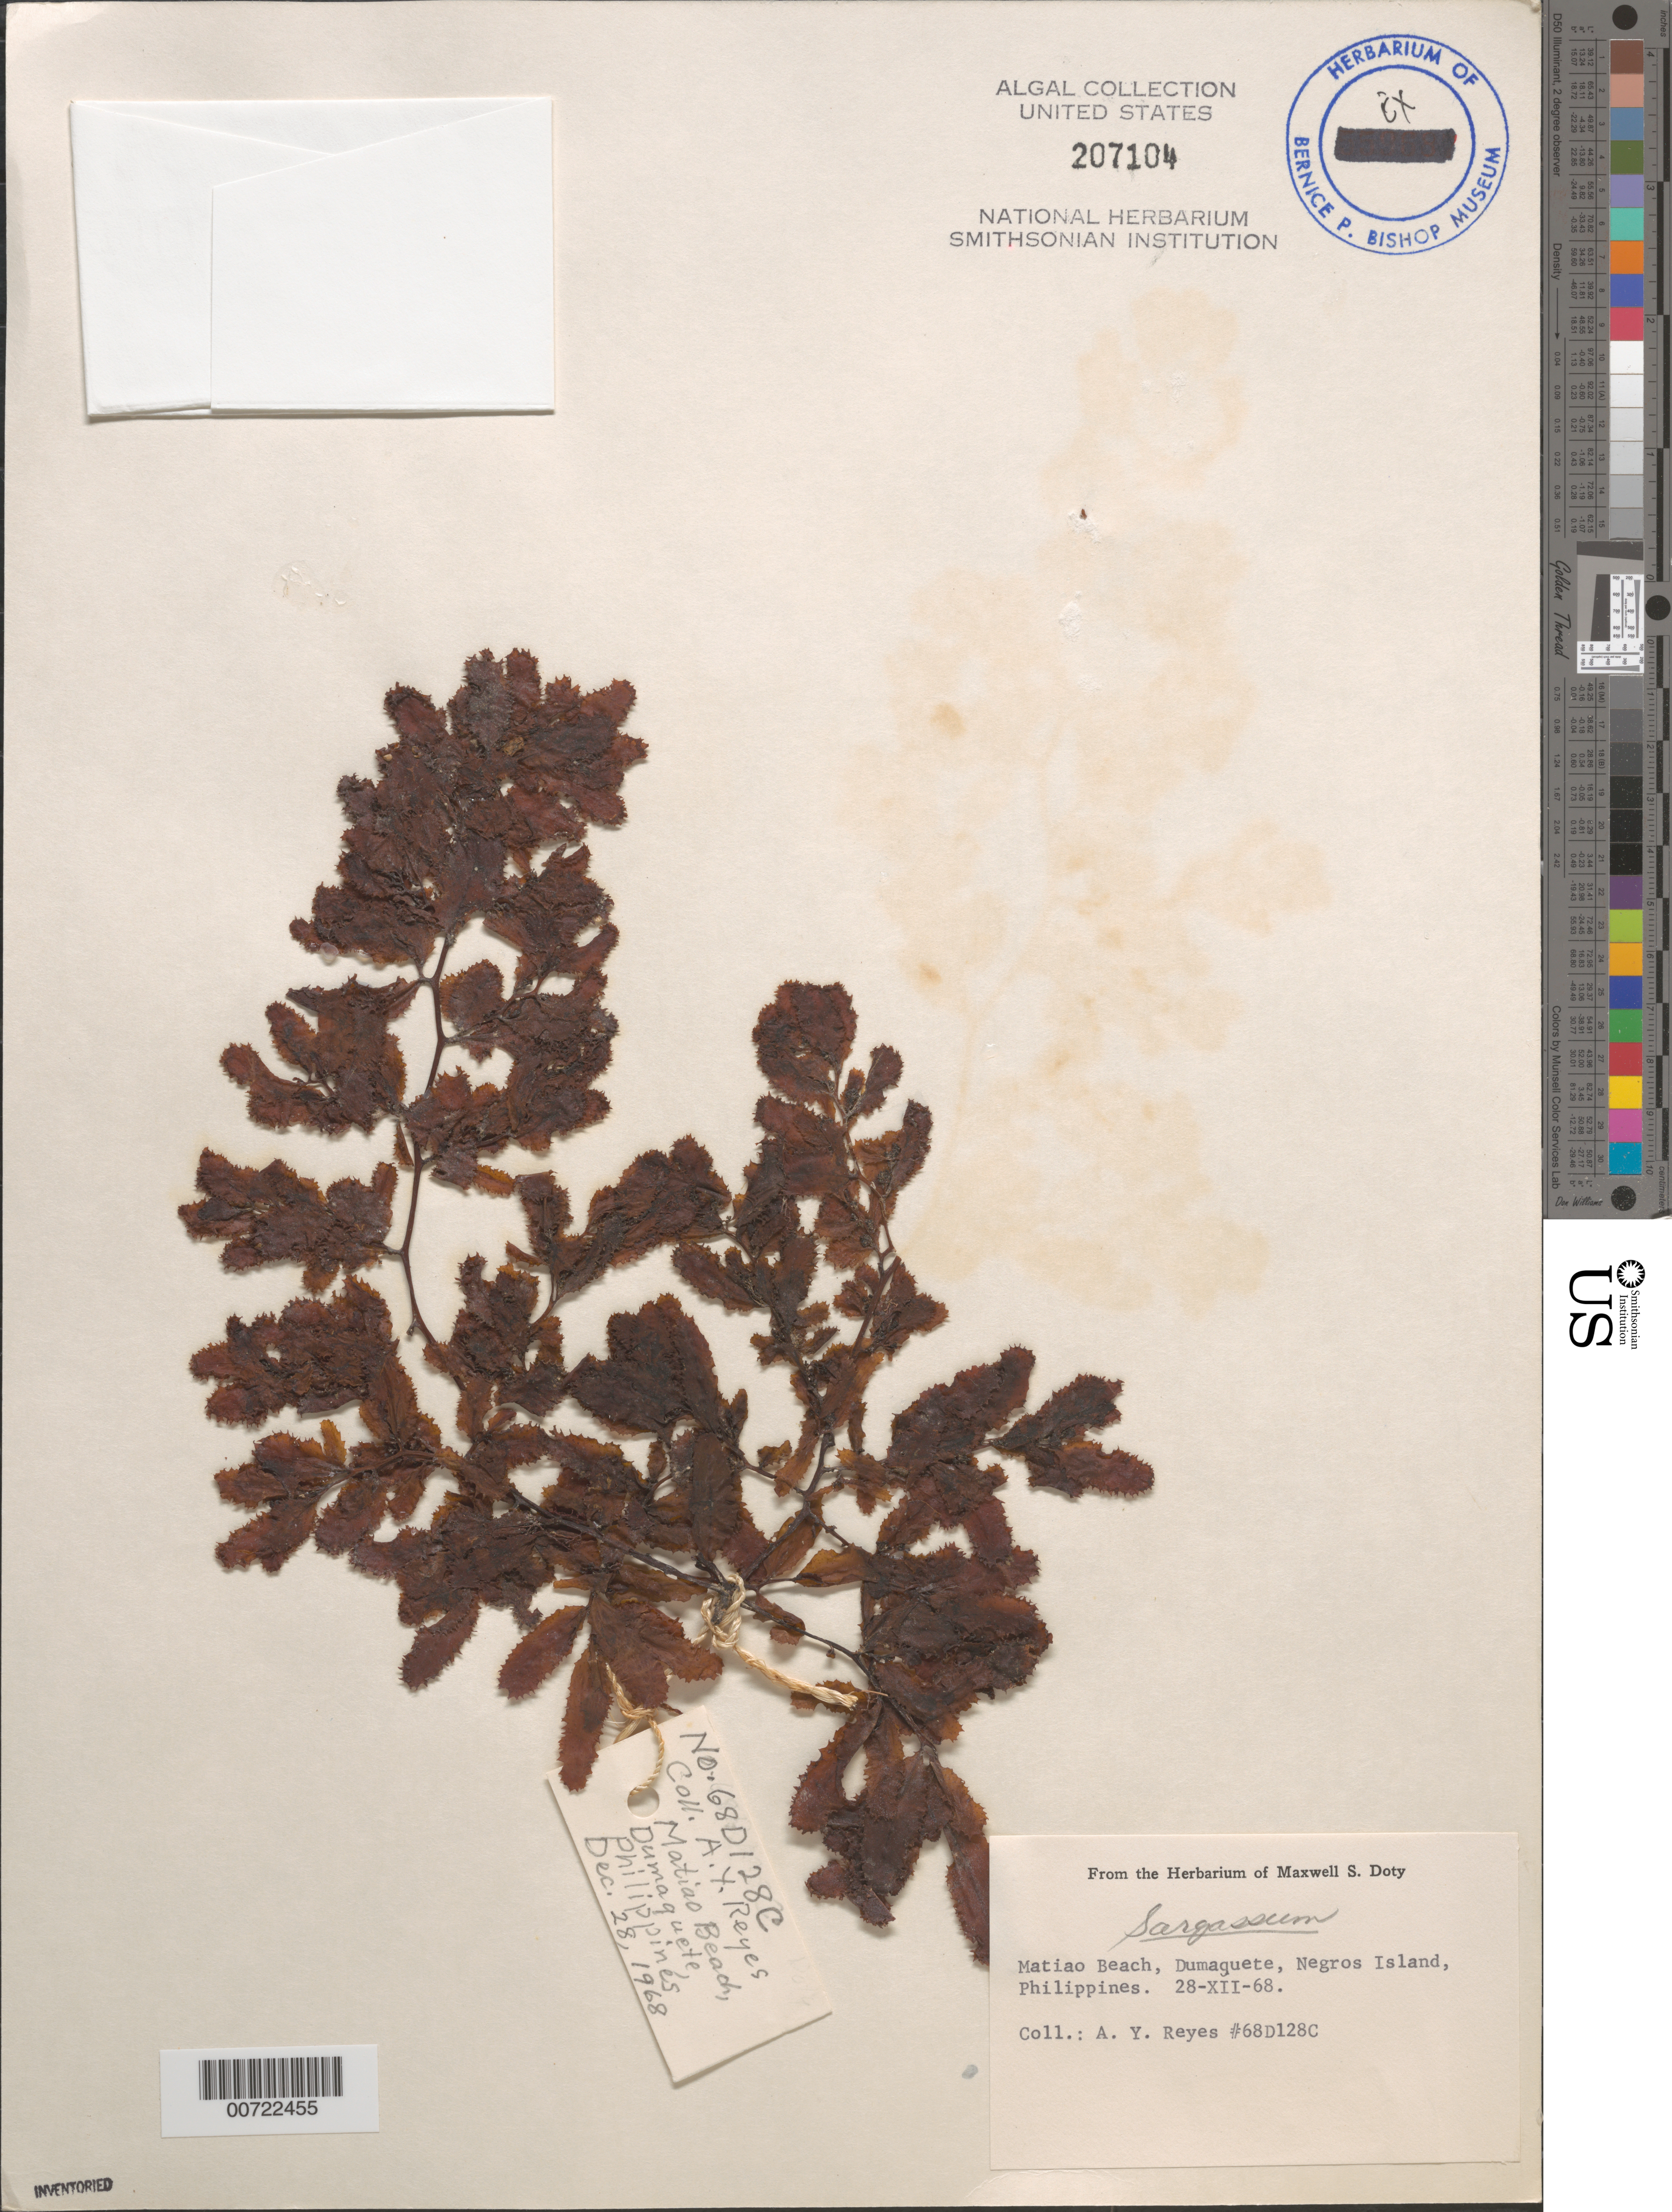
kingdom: Chromista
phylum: Ochrophyta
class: Phaeophyceae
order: Fucales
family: Sargassaceae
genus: Sargassum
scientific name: Sargassum sp.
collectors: A. Reyes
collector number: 68D128C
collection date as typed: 28 Dec 1968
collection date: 1968-12-28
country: Philippines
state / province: Central Visayas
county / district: Negros Oriental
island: Negros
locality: Matiao Beach, Dumaguete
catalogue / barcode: US 207104